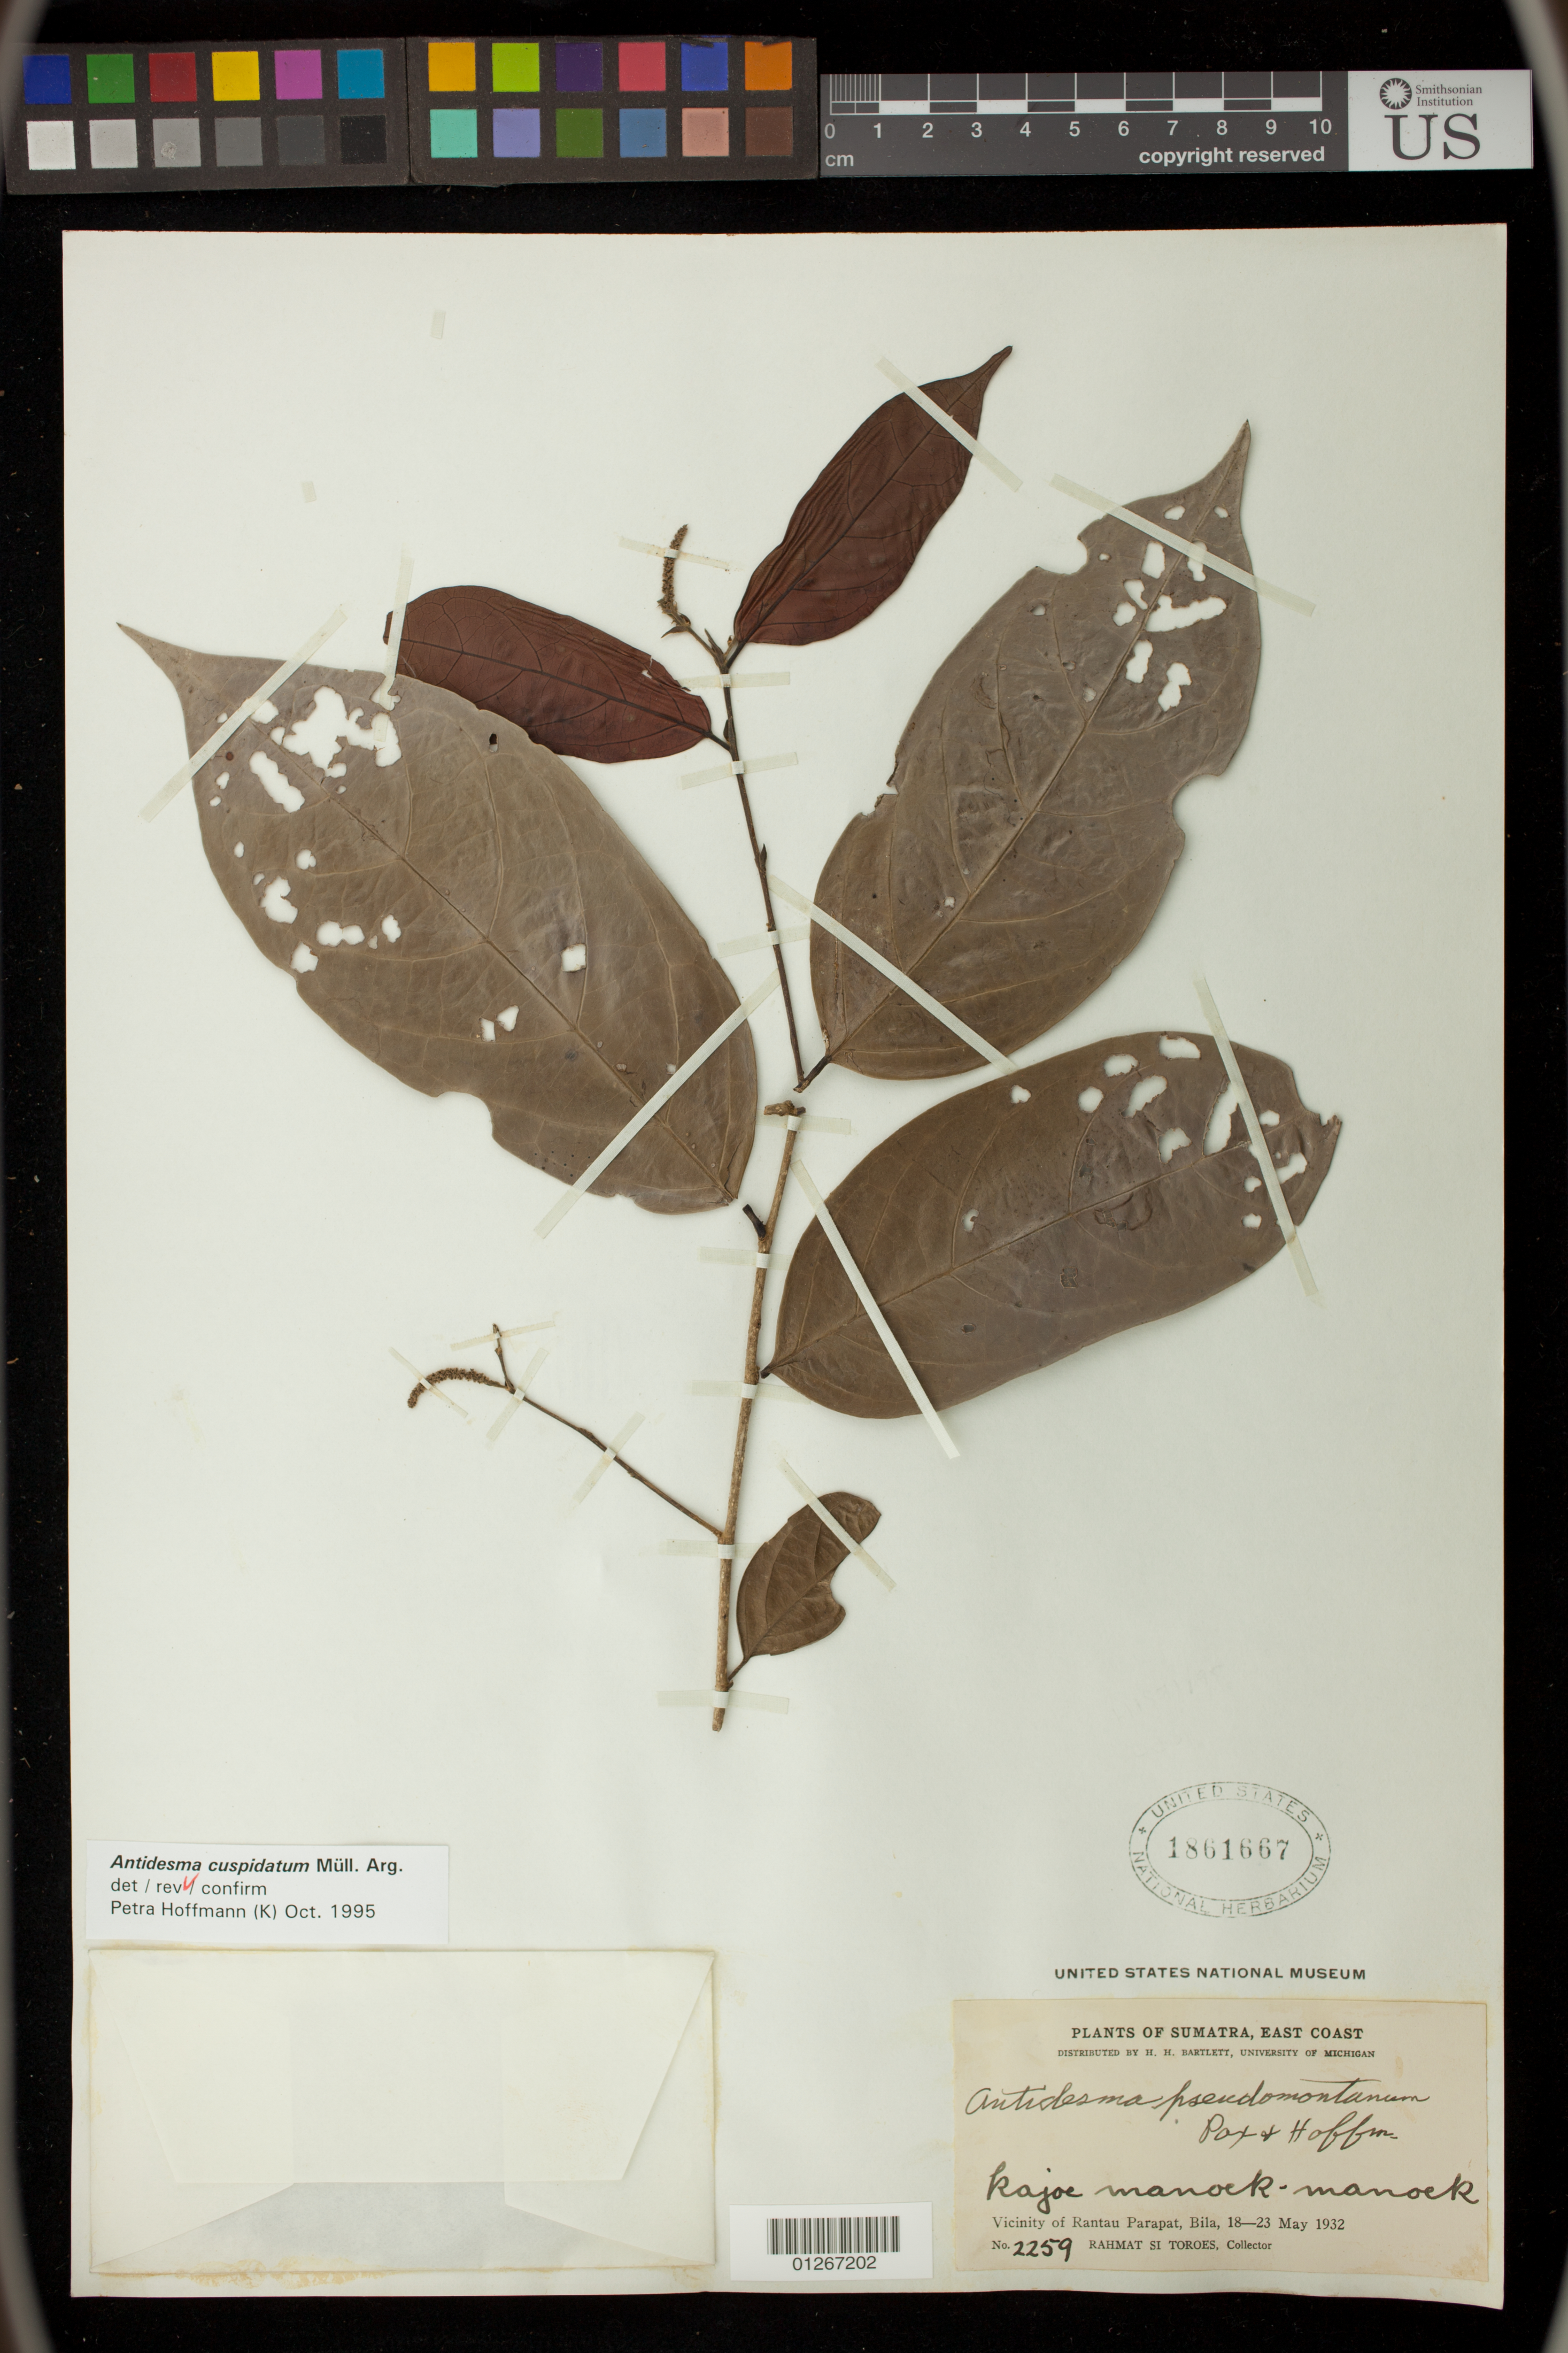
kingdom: Plantae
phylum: Tracheophyta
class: Magnoliopsida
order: Malpighiales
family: Phyllanthaceae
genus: Antidesma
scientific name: Antidesma cuspidatum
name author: Müll. Arg.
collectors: Rahmat Si Boeea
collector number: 2259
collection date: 1932-05-18/1932-05-23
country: Indonesia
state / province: Sumatra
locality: Vicinity of Rantan Parapat, Bila.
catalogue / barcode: US 1861667